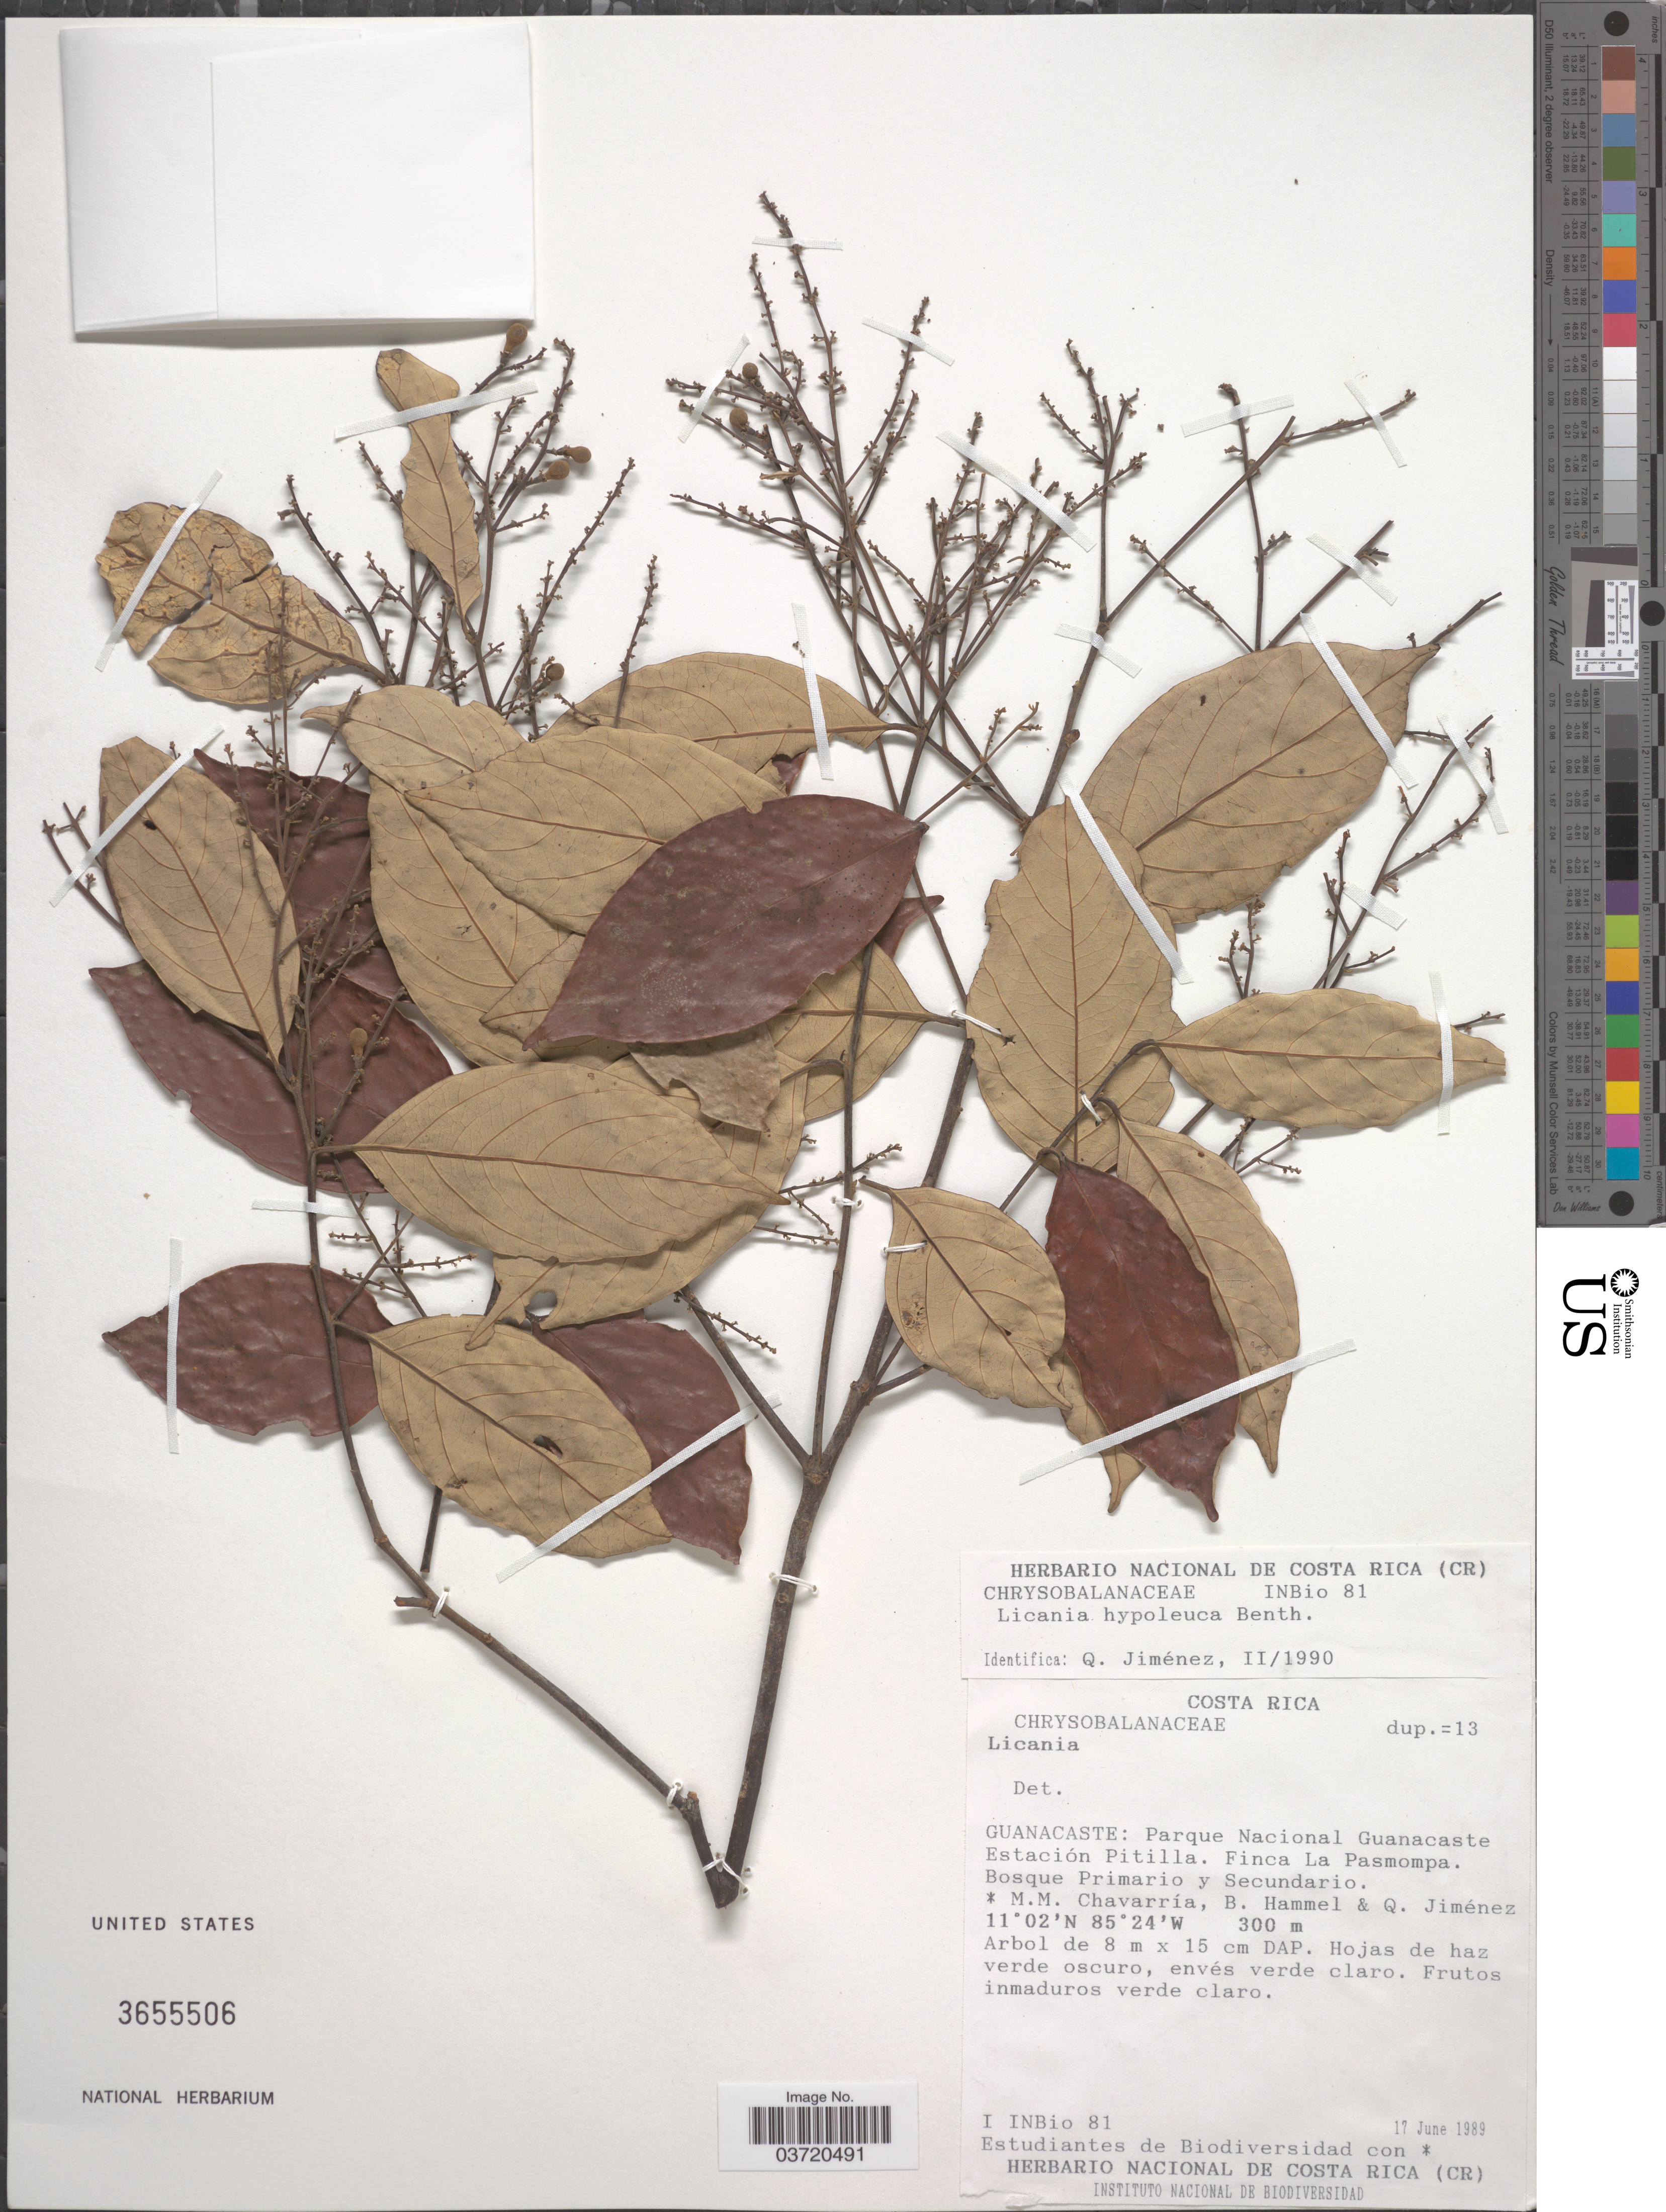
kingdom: Plantae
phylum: Tracheophyta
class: Magnoliopsida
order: Malpighiales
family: Chrysobalanaceae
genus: Licania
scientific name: Licania hypoleuca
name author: Benth.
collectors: I. INBio, M. Chavarria, B. Hammel & Q. Jimenez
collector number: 81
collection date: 1989-06-17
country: Costa Rica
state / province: Guanacaste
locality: Parque Nacional Guanacaste Estación Pitilla. Finca La Pasmompa.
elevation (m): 300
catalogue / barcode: US 3655506